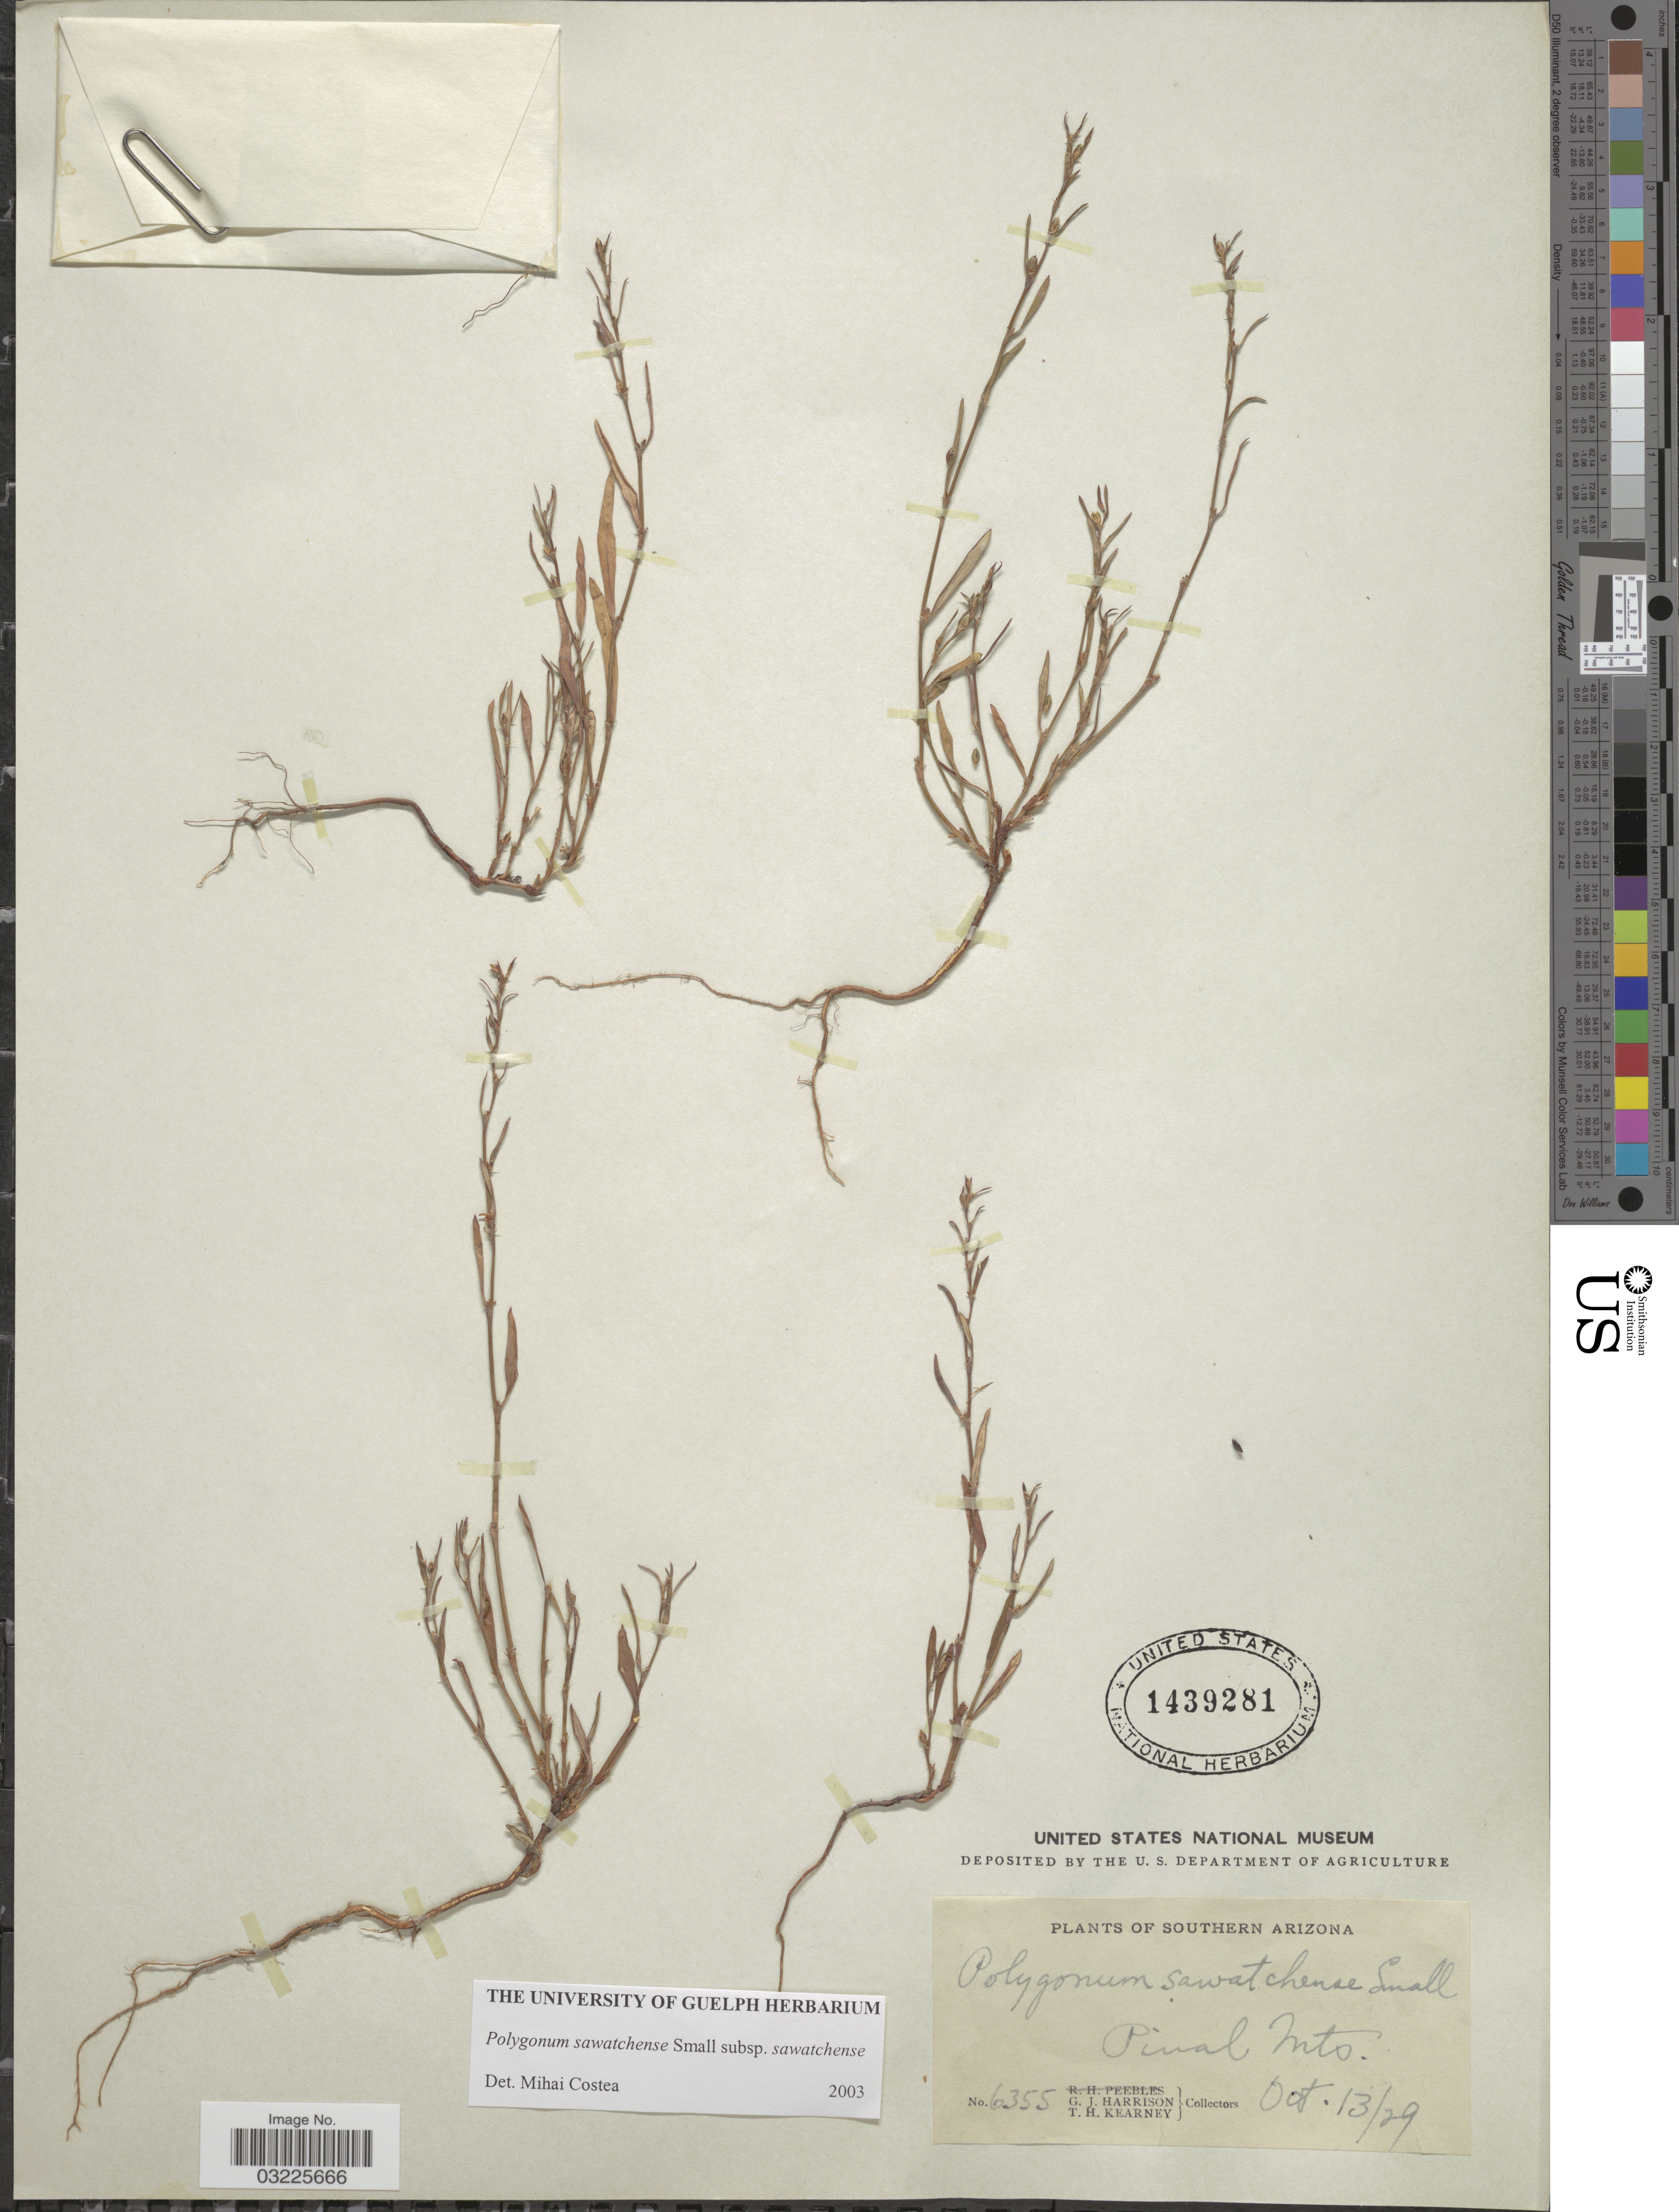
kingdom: Plantae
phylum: Tracheophyta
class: Magnoliopsida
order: Caryophyllales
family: Polygonaceae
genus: Polygonum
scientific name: Polygonum sawatchense subsp. sawatchense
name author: Small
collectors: G. J. Harrison & T. H. Kearney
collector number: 6355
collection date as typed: Transcribed d/m/y: 13/10/29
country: United States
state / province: Arizona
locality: Southern Arizona. Pinal Mts.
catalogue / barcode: US 1439281